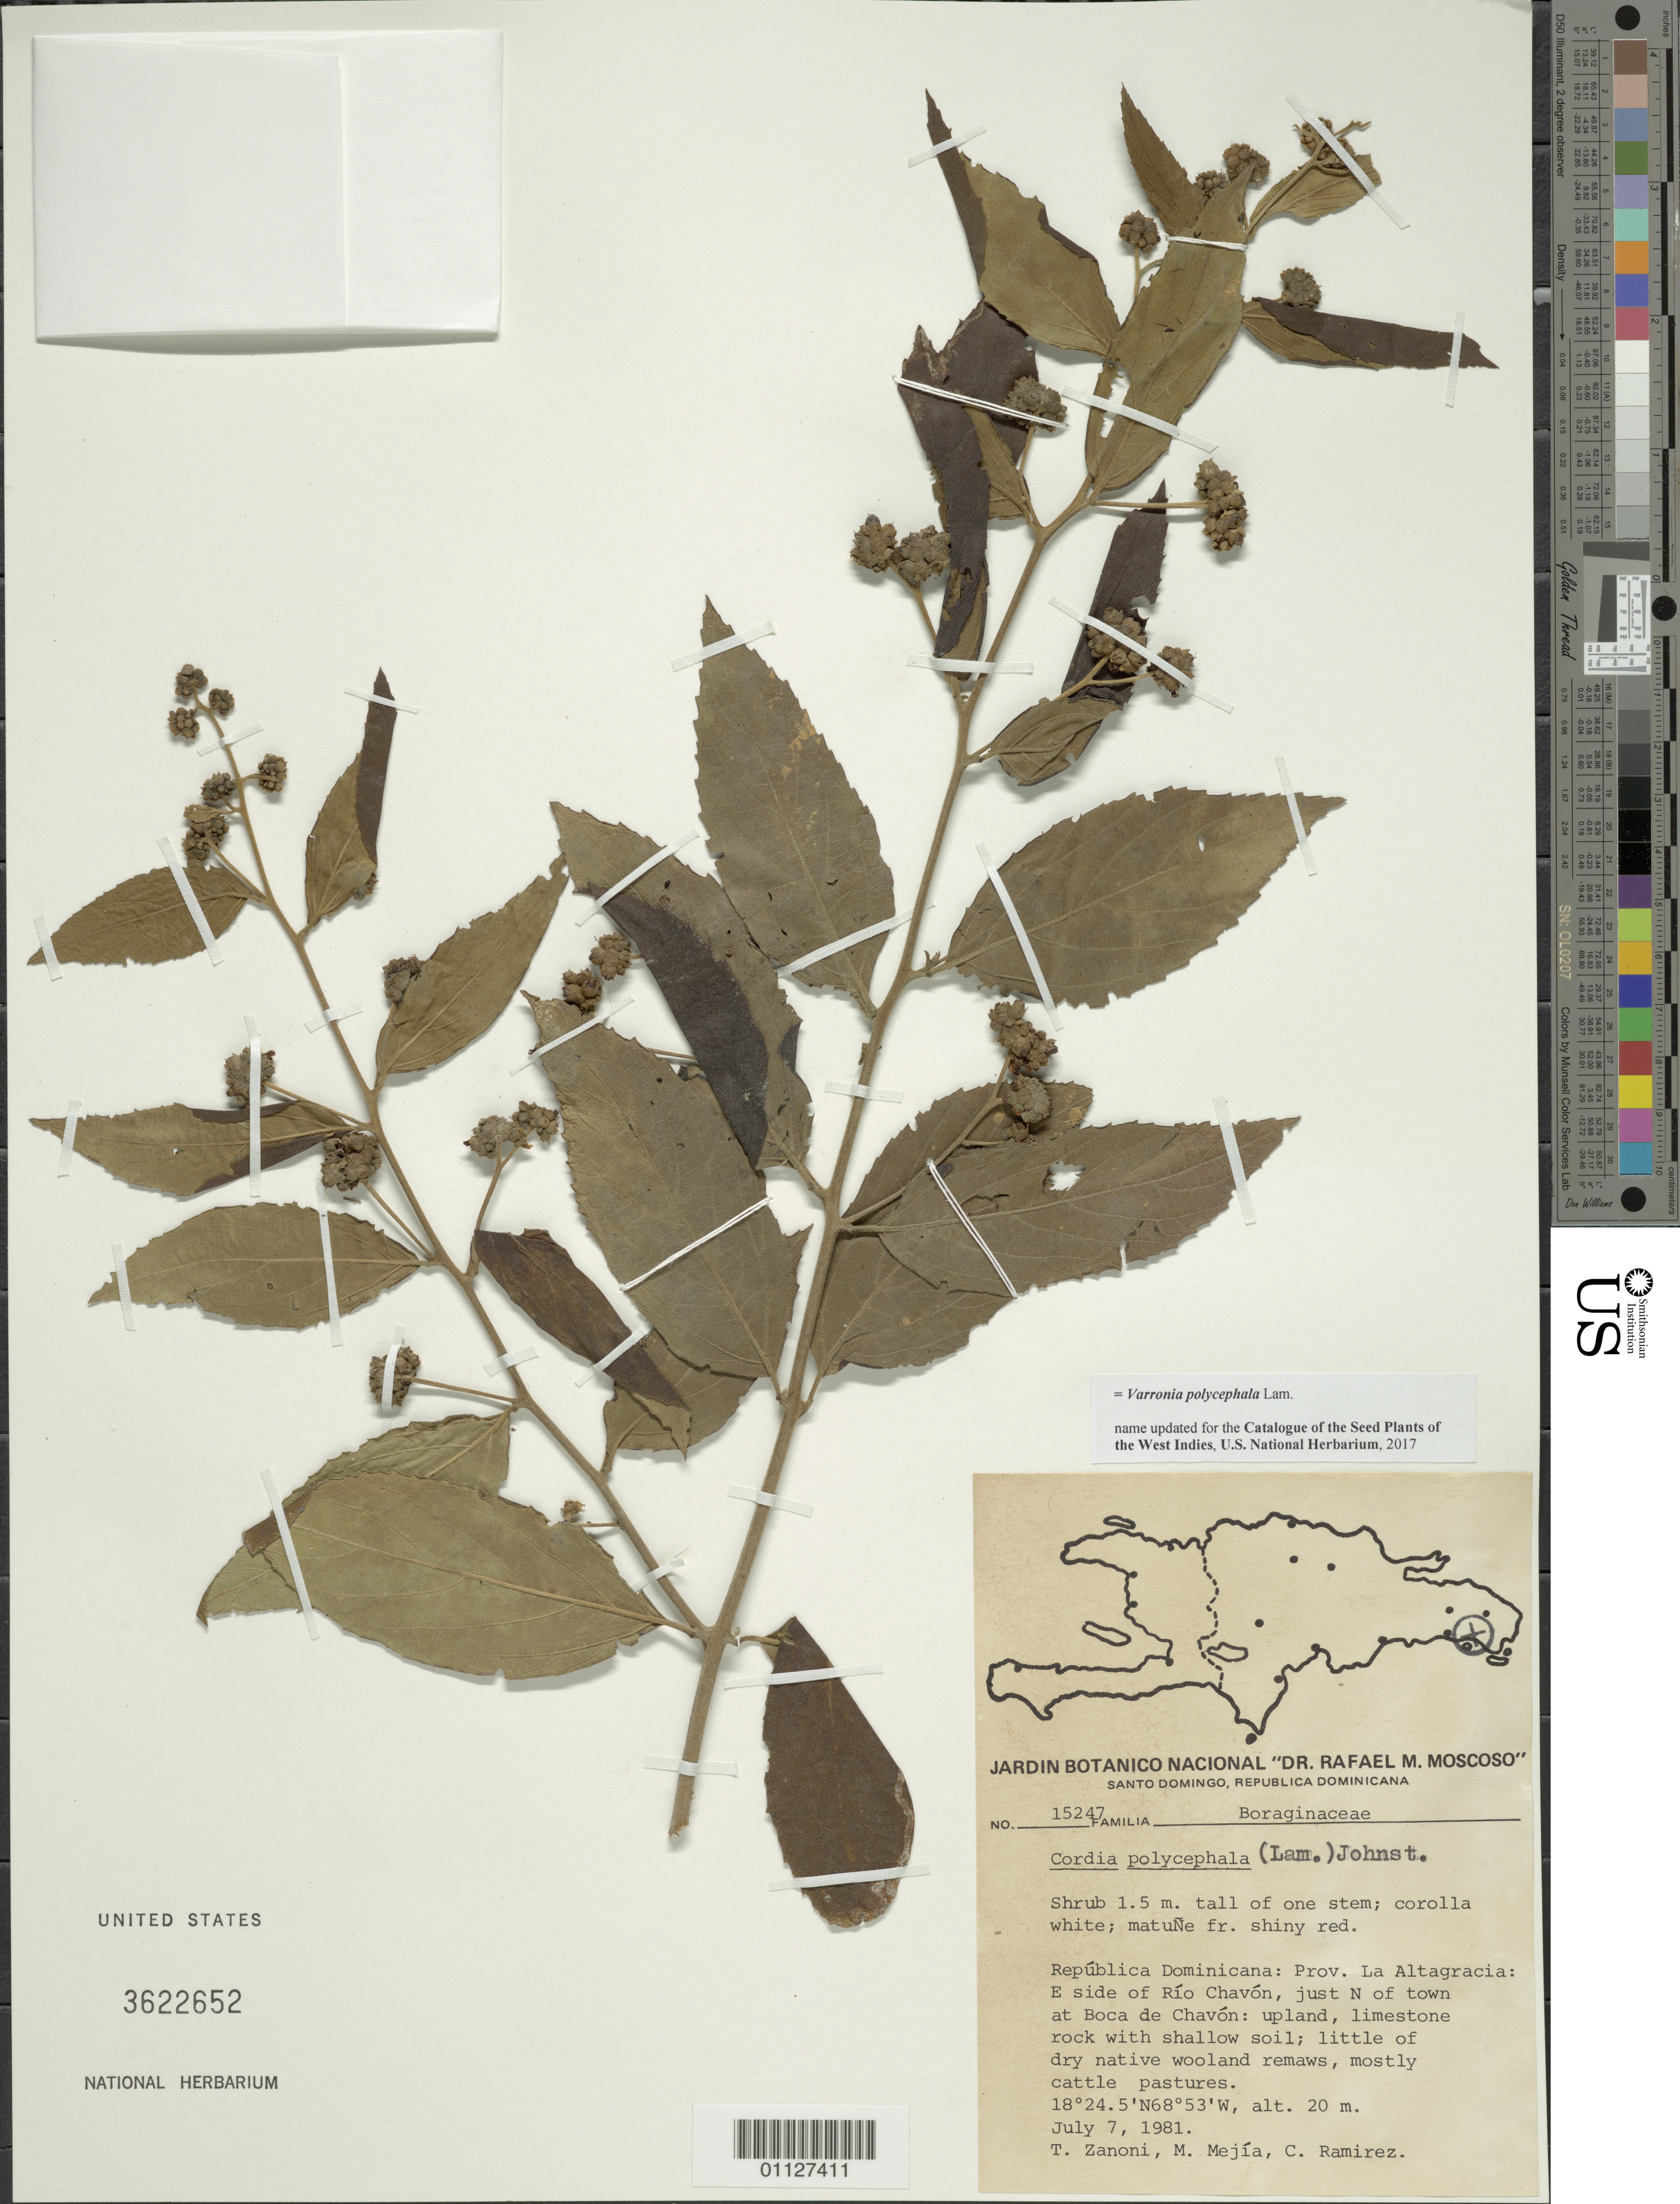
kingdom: Plantae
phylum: Tracheophyta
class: Magnoliopsida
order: Boraginales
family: Cordiaceae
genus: Varronia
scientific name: Varronia polycephala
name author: Lam.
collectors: T. A. Zanoni, M. Mejia & C. Ramirez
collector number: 15247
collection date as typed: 07 Jul 1981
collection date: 1981-07-07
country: Dominican Republic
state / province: La Altagracía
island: Hispaniola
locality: E side of Río Chavón, just N of town at Boca de Chavón: upland, limestone rock with shallow soil; little of dry native woodland remaws, mostly cattle pastures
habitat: Upland limestone rock with shallow soil; little of dry native woodland remains, mostly cattle pastures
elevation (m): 20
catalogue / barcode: US 3622652